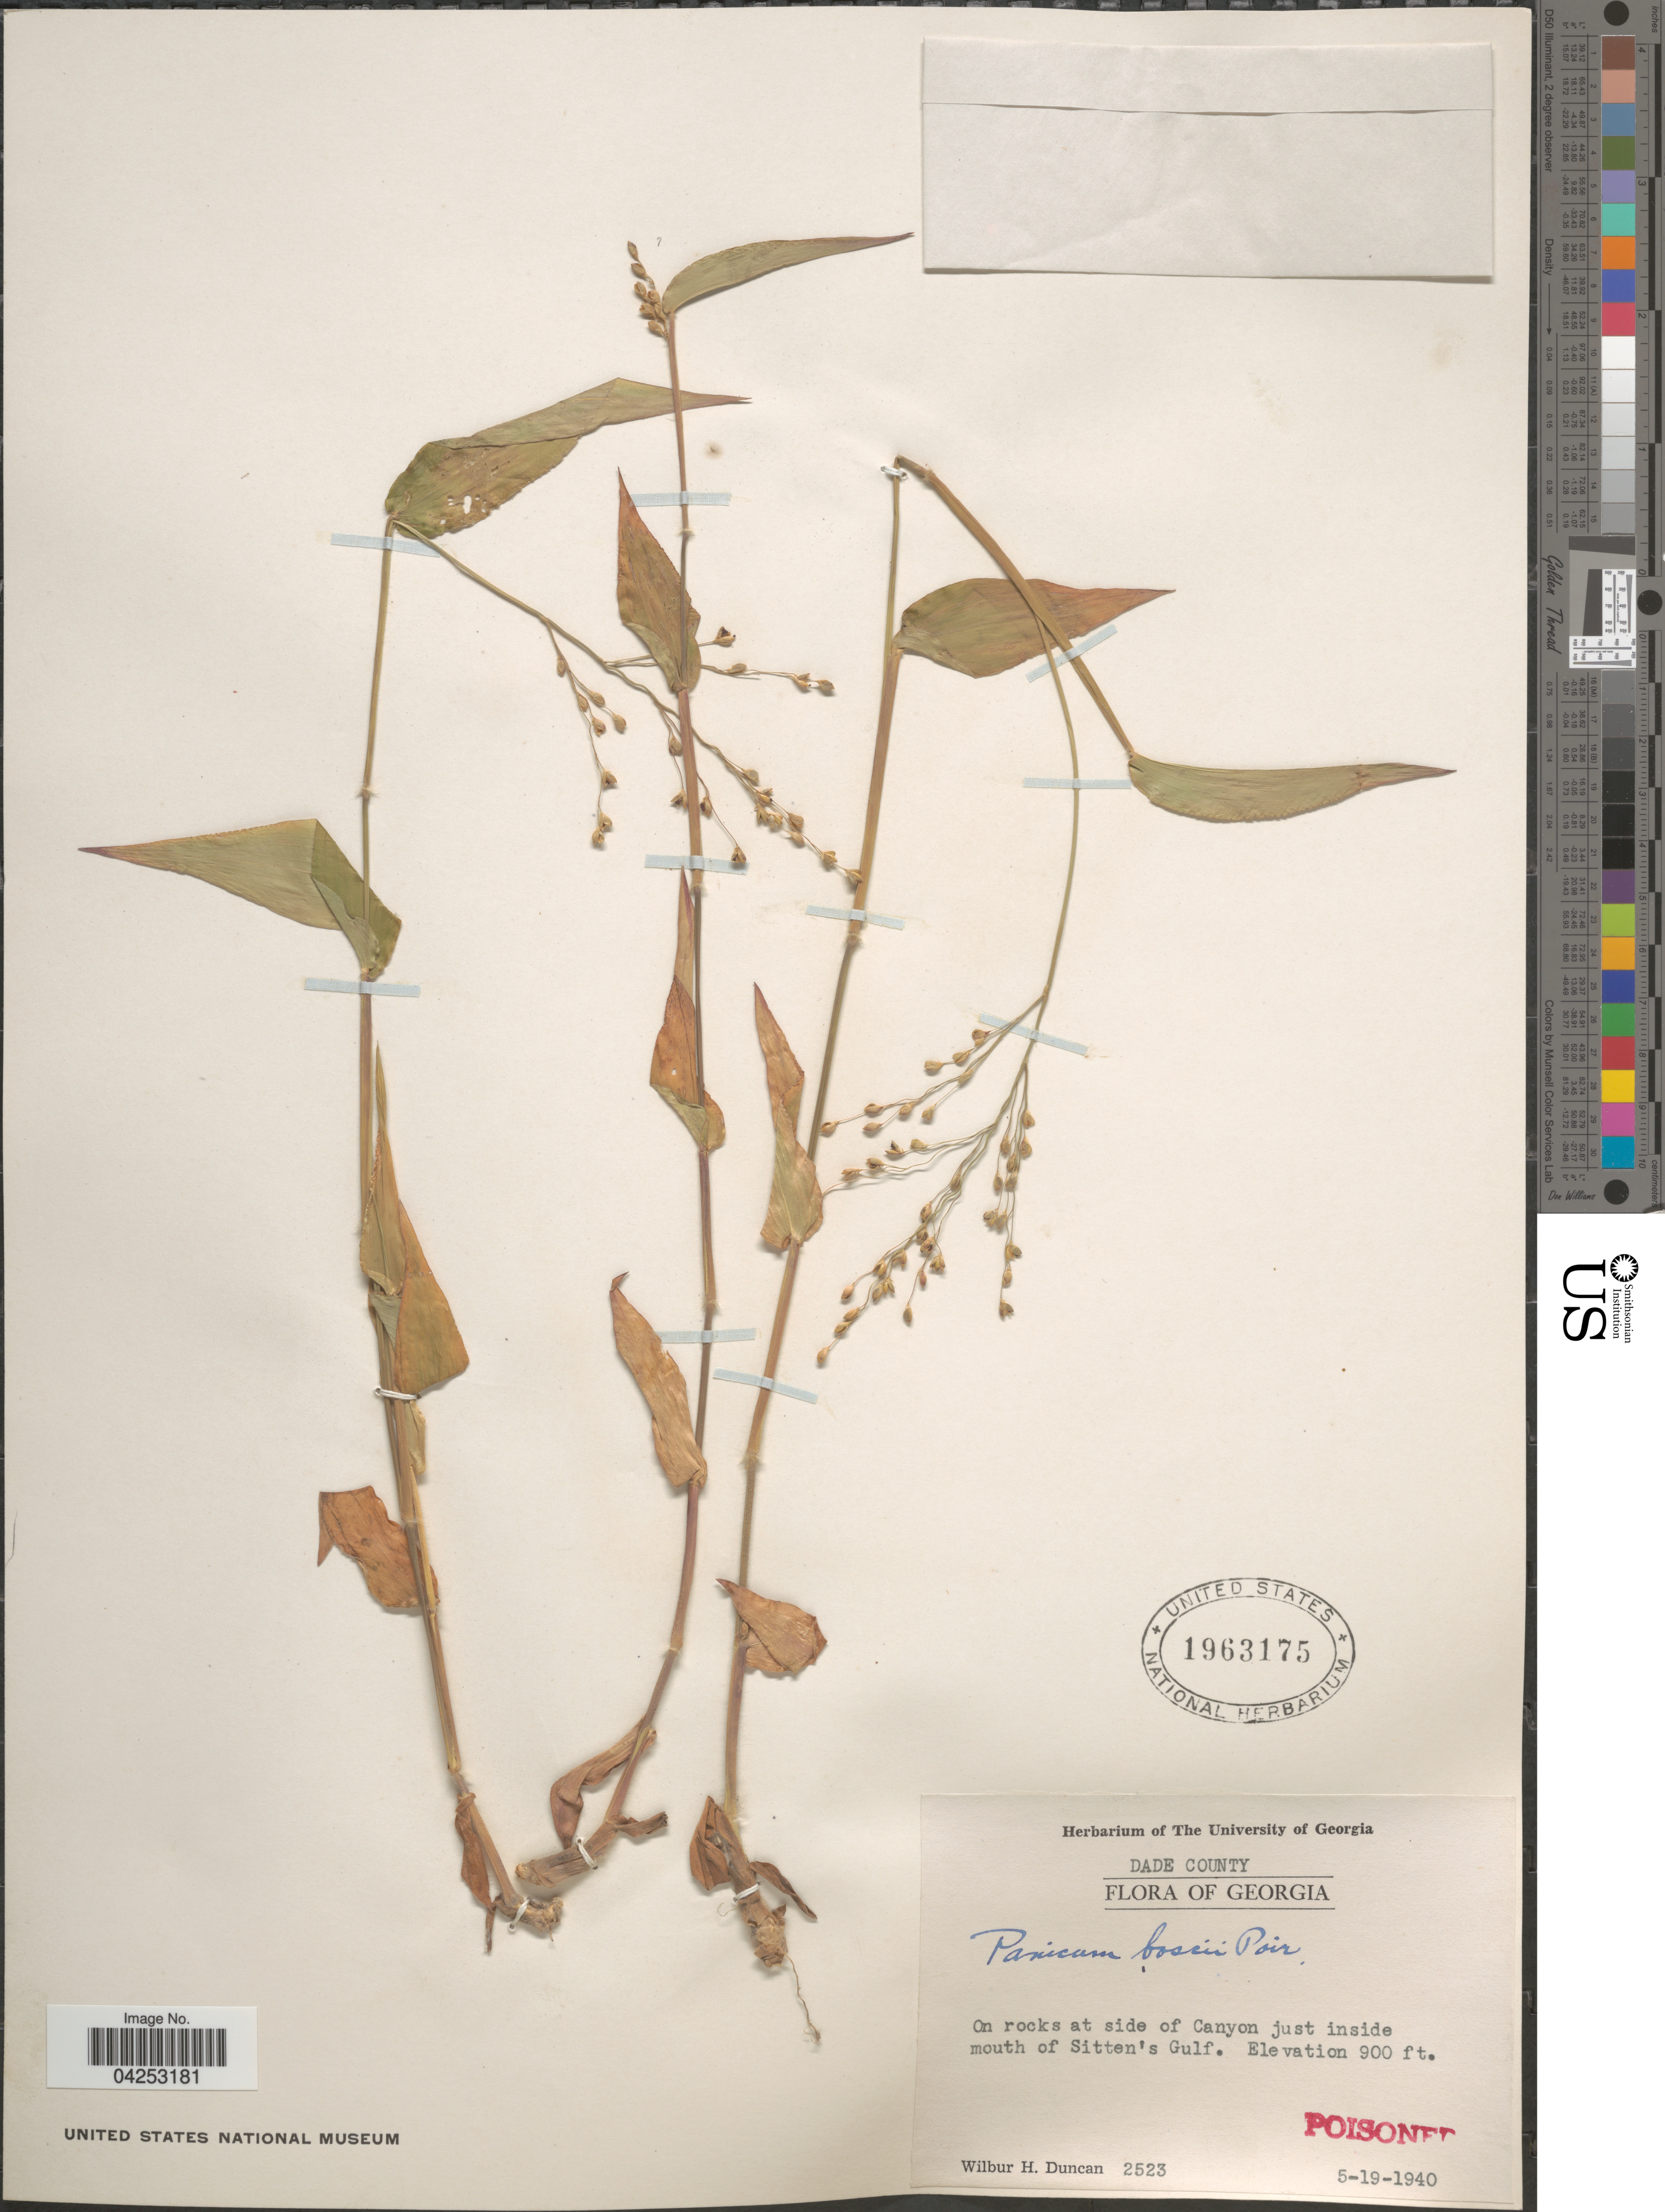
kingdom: Plantae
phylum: Tracheophyta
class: Liliopsida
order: Poales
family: Poaceae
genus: Dichanthelium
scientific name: Dichanthelium boscii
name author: (Poir.) Gould & C.A. Clark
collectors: W. H. Duncan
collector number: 2523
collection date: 1940-05-19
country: United States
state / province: Georgia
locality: Dade County. On rocks at side of Canyon just inside mouth of Sitten's Gulf.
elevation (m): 274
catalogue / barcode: US 1963175